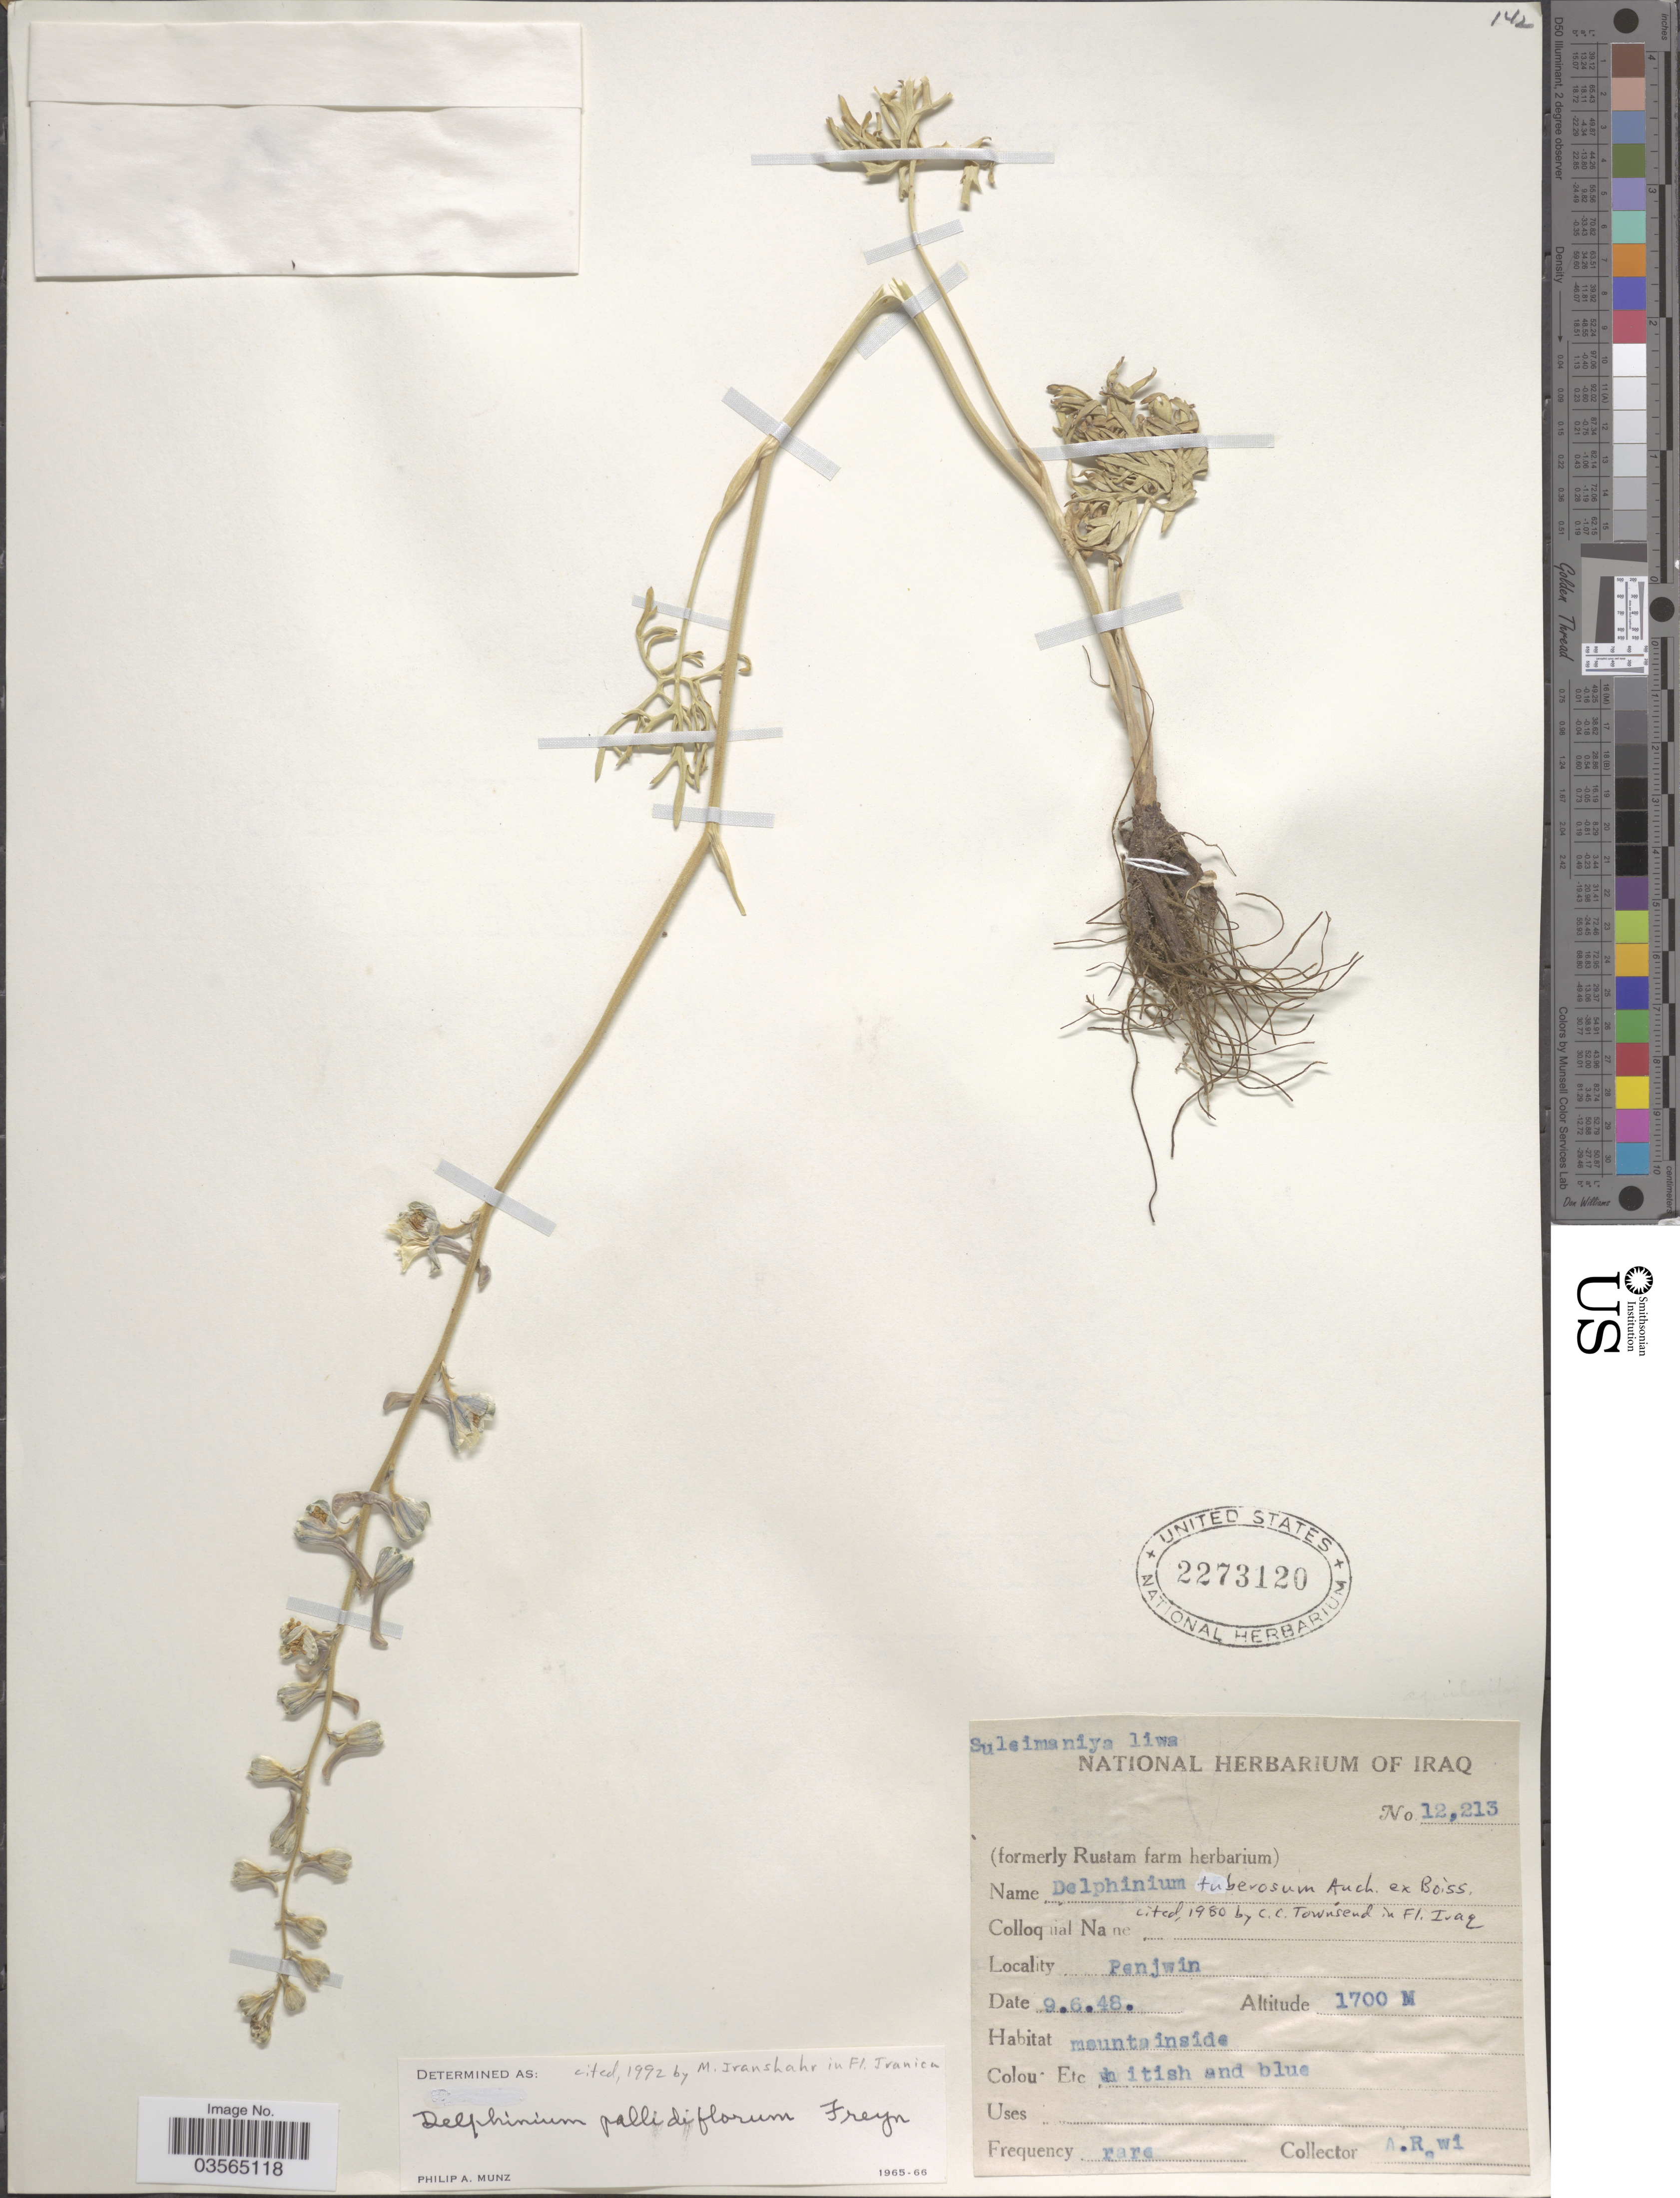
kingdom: Plantae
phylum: Tracheophyta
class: Magnoliopsida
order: Ranunculales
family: Ranunculaceae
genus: Delphinium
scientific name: Delphinium pallidiflorum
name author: Freyn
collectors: A. Rawi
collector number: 12213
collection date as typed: Transcribed d/m/y: 9/6/48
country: Iraq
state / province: As Sulaymānīyah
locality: Suleimaniya liwa. Penjwin.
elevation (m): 1700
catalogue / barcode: US 2273120